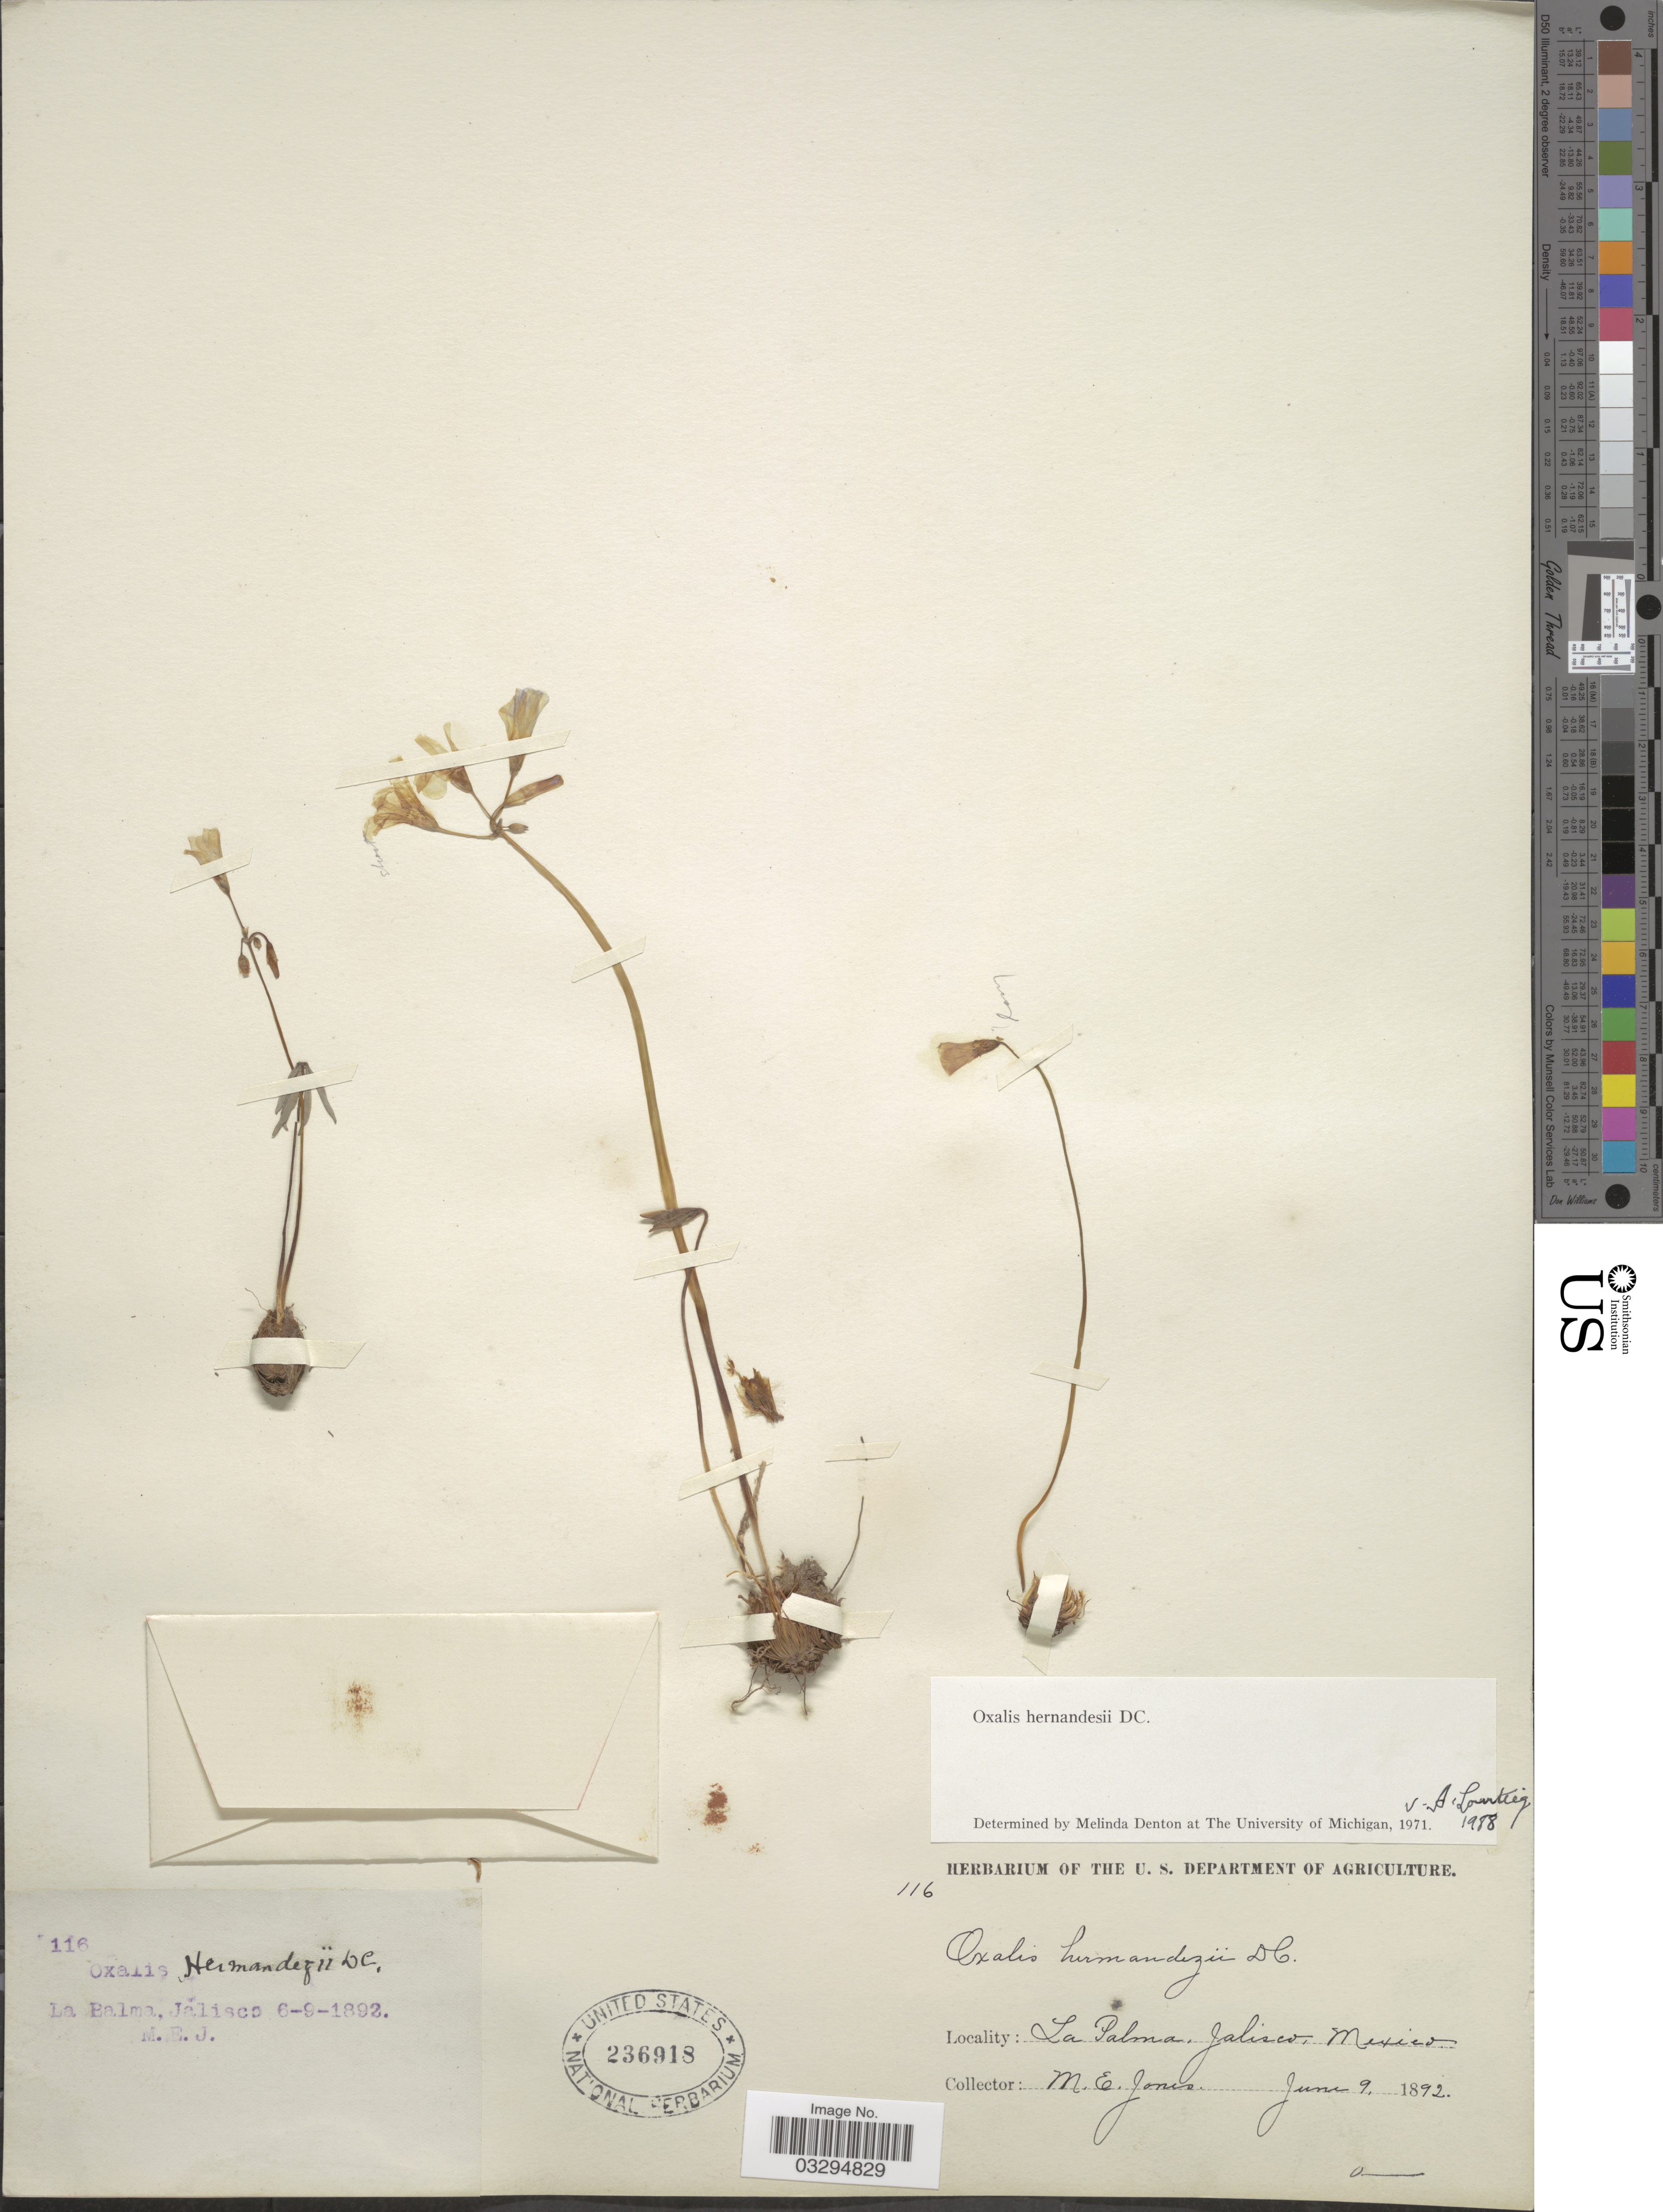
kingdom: Plantae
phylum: Tracheophyta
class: Magnoliopsida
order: Oxalidales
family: Oxalidaceae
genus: Oxalis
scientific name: Oxalis hernandezii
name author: Moc. & Sessé ex DC.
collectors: M. E. Jones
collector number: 116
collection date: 1892-06-09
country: Mexico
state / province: Jalisco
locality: La Palma.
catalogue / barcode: US 236918